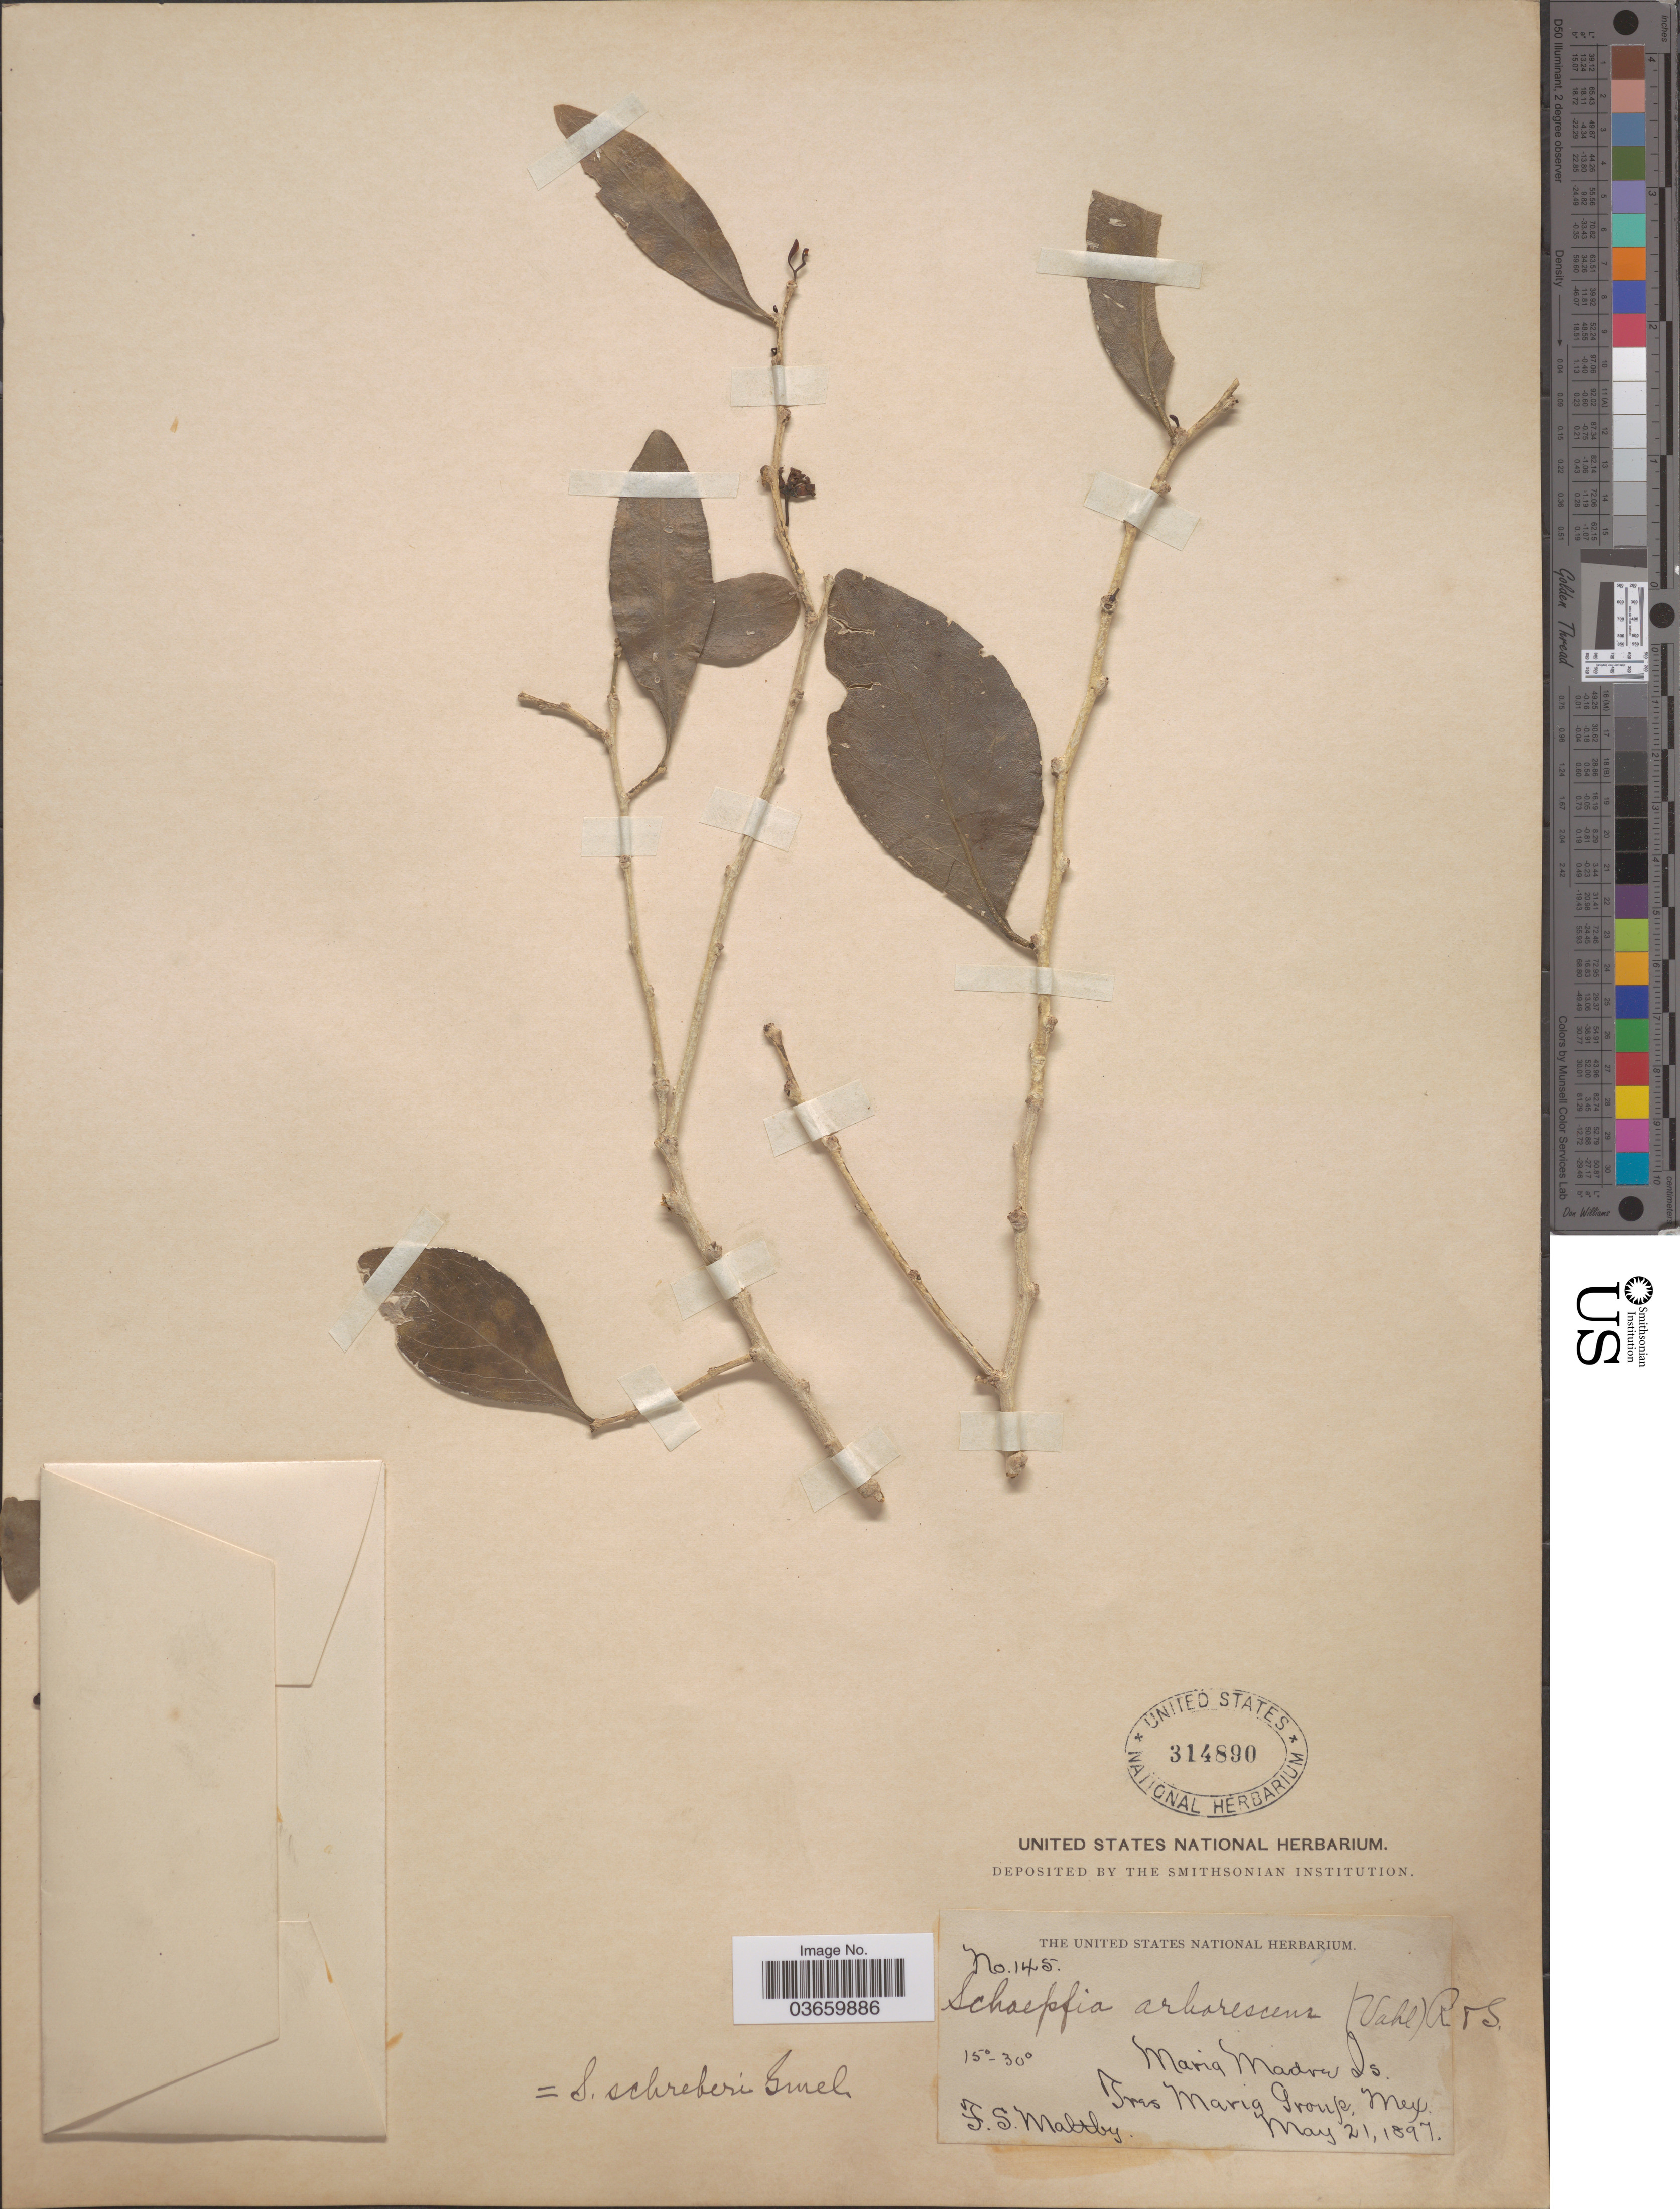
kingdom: Plantae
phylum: Tracheophyta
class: Magnoliopsida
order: Santalales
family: Schoepfiaceae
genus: Schoepfia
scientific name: Schoepfia schreberi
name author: J.F. Gmel.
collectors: F. S. Maltby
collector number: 145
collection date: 1897-05-21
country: Mexico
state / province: Nayarit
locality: Maria Madre Is. Tres Maria Group.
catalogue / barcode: US 314890